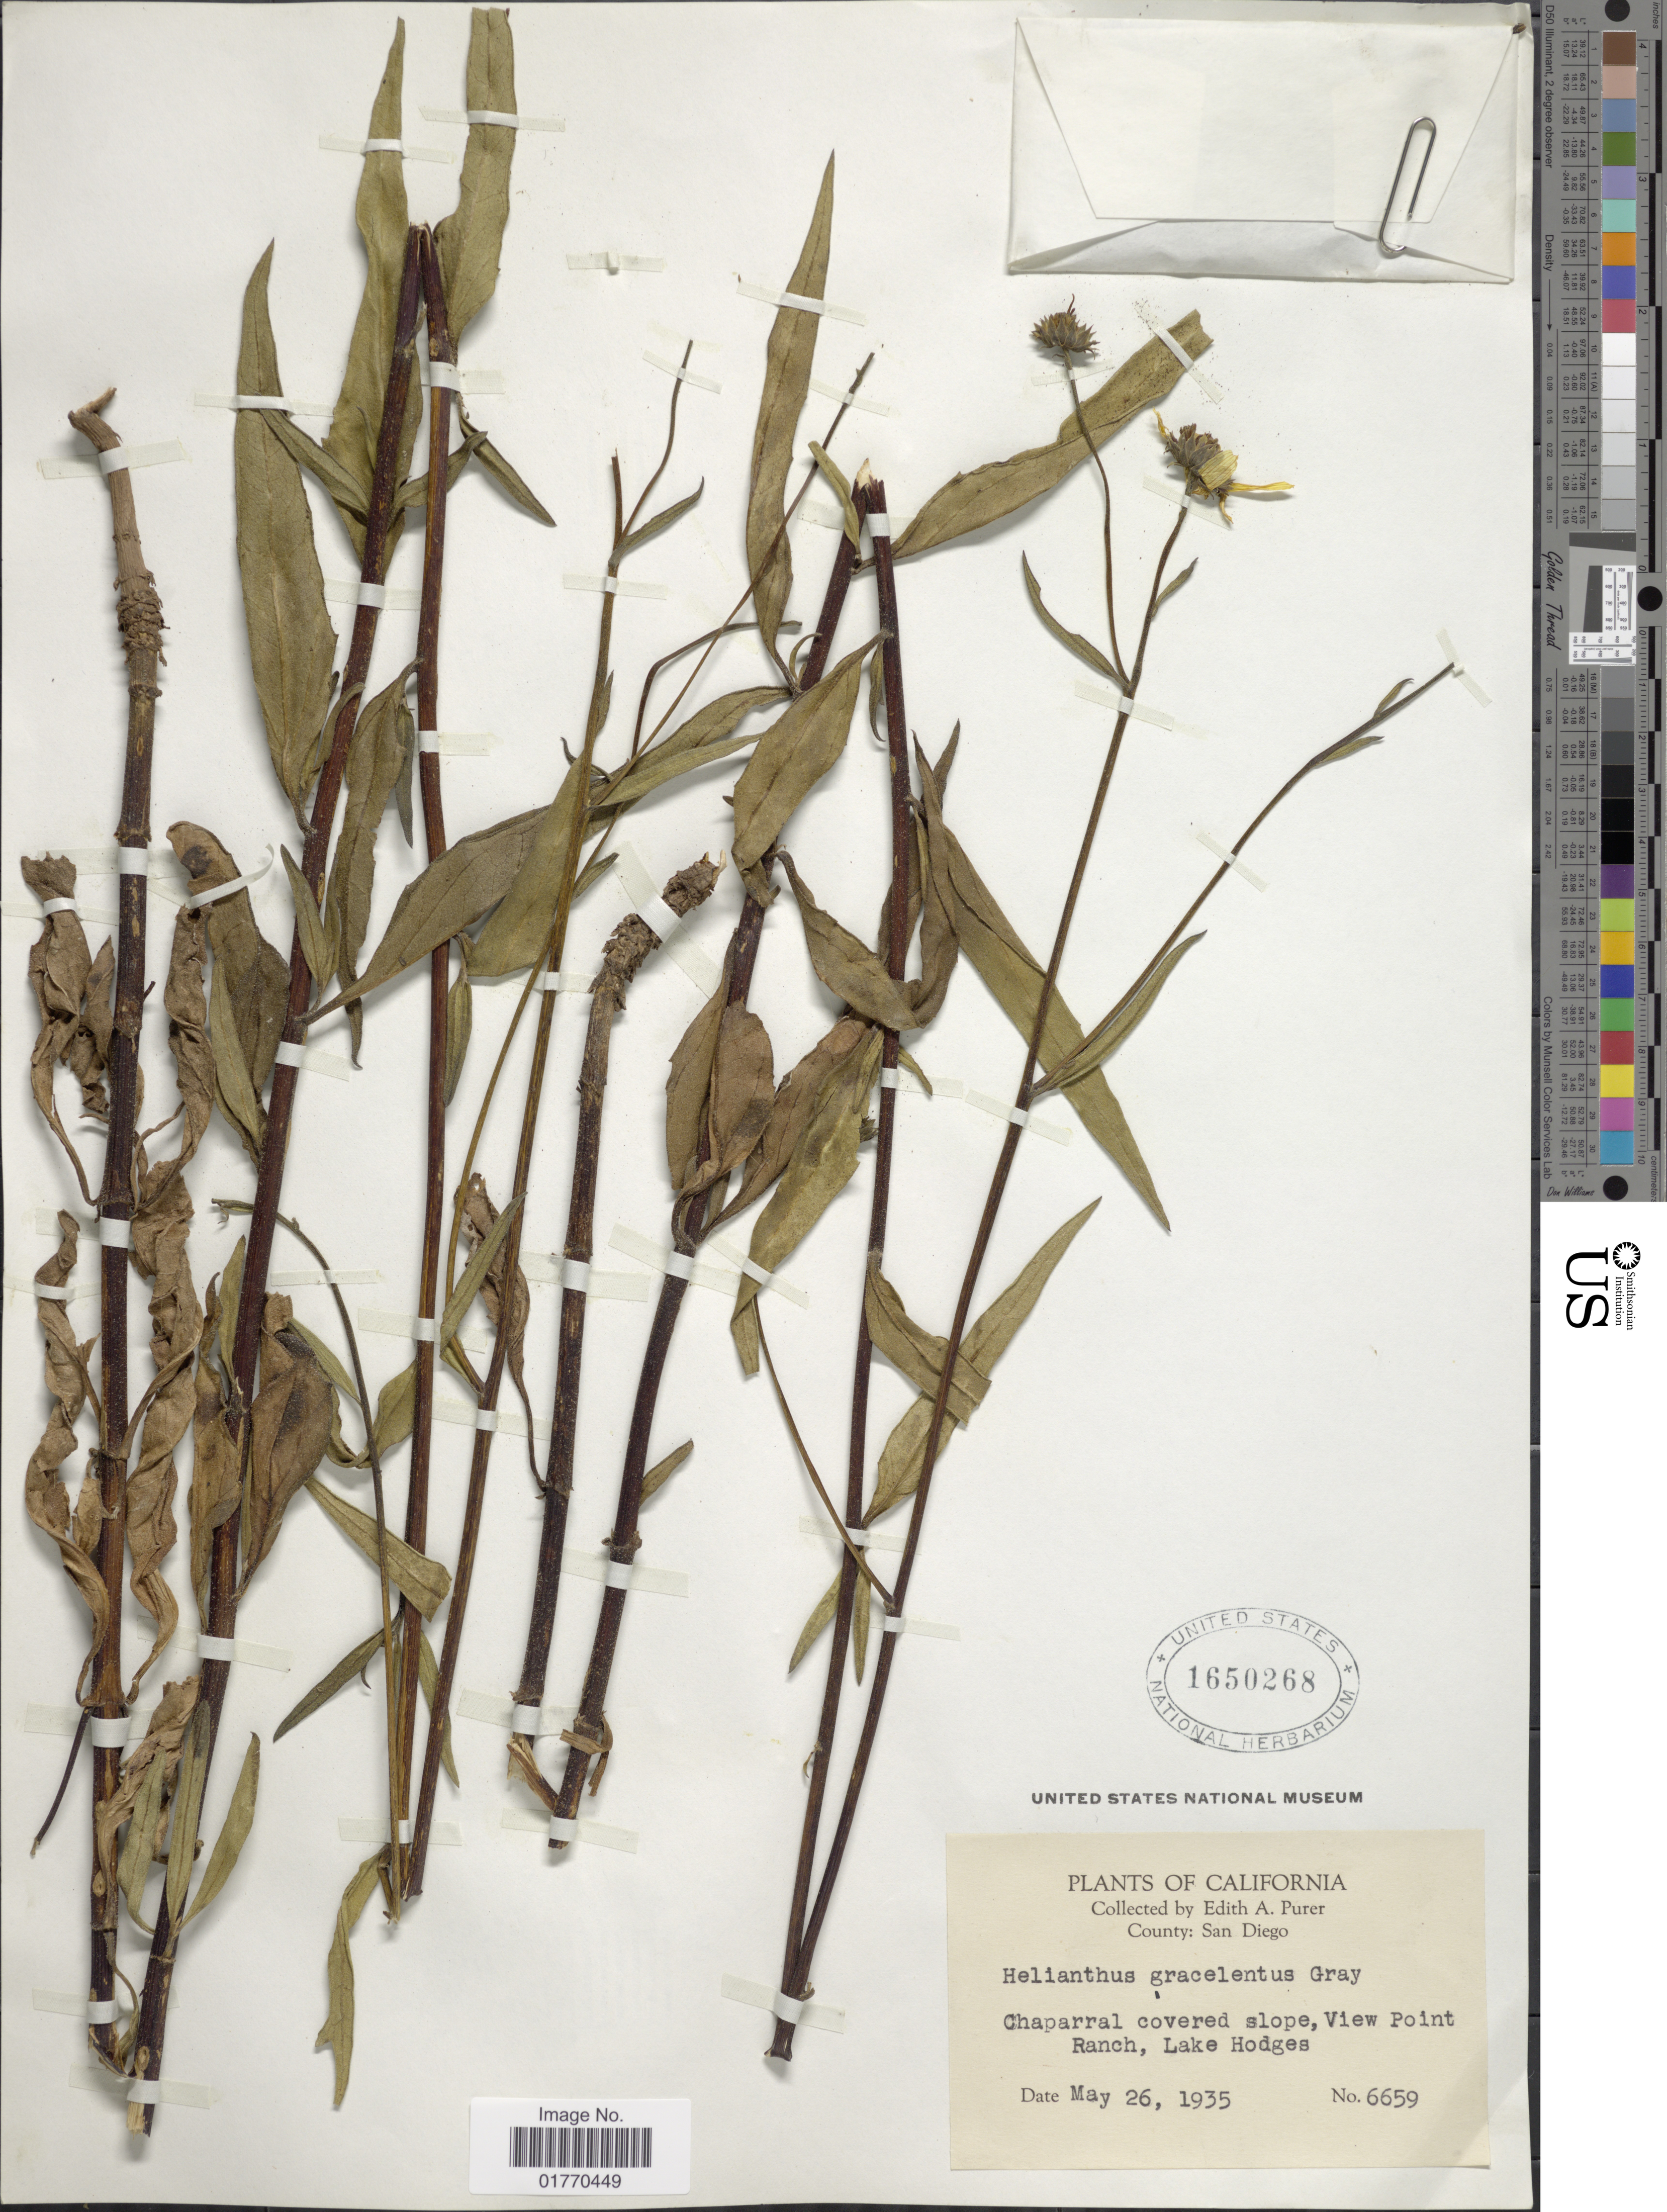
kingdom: Plantae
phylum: Tracheophyta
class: Magnoliopsida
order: Asterales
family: Asteraceae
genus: Helianthus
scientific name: Helianthus gracilentus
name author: A. Gray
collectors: E. Purer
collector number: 6659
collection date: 1935-05-26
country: United States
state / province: California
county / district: San Diego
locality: County: San Diego, Chaparral covered slope, View Point Ranch, Lake Hodges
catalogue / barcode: US 1650268